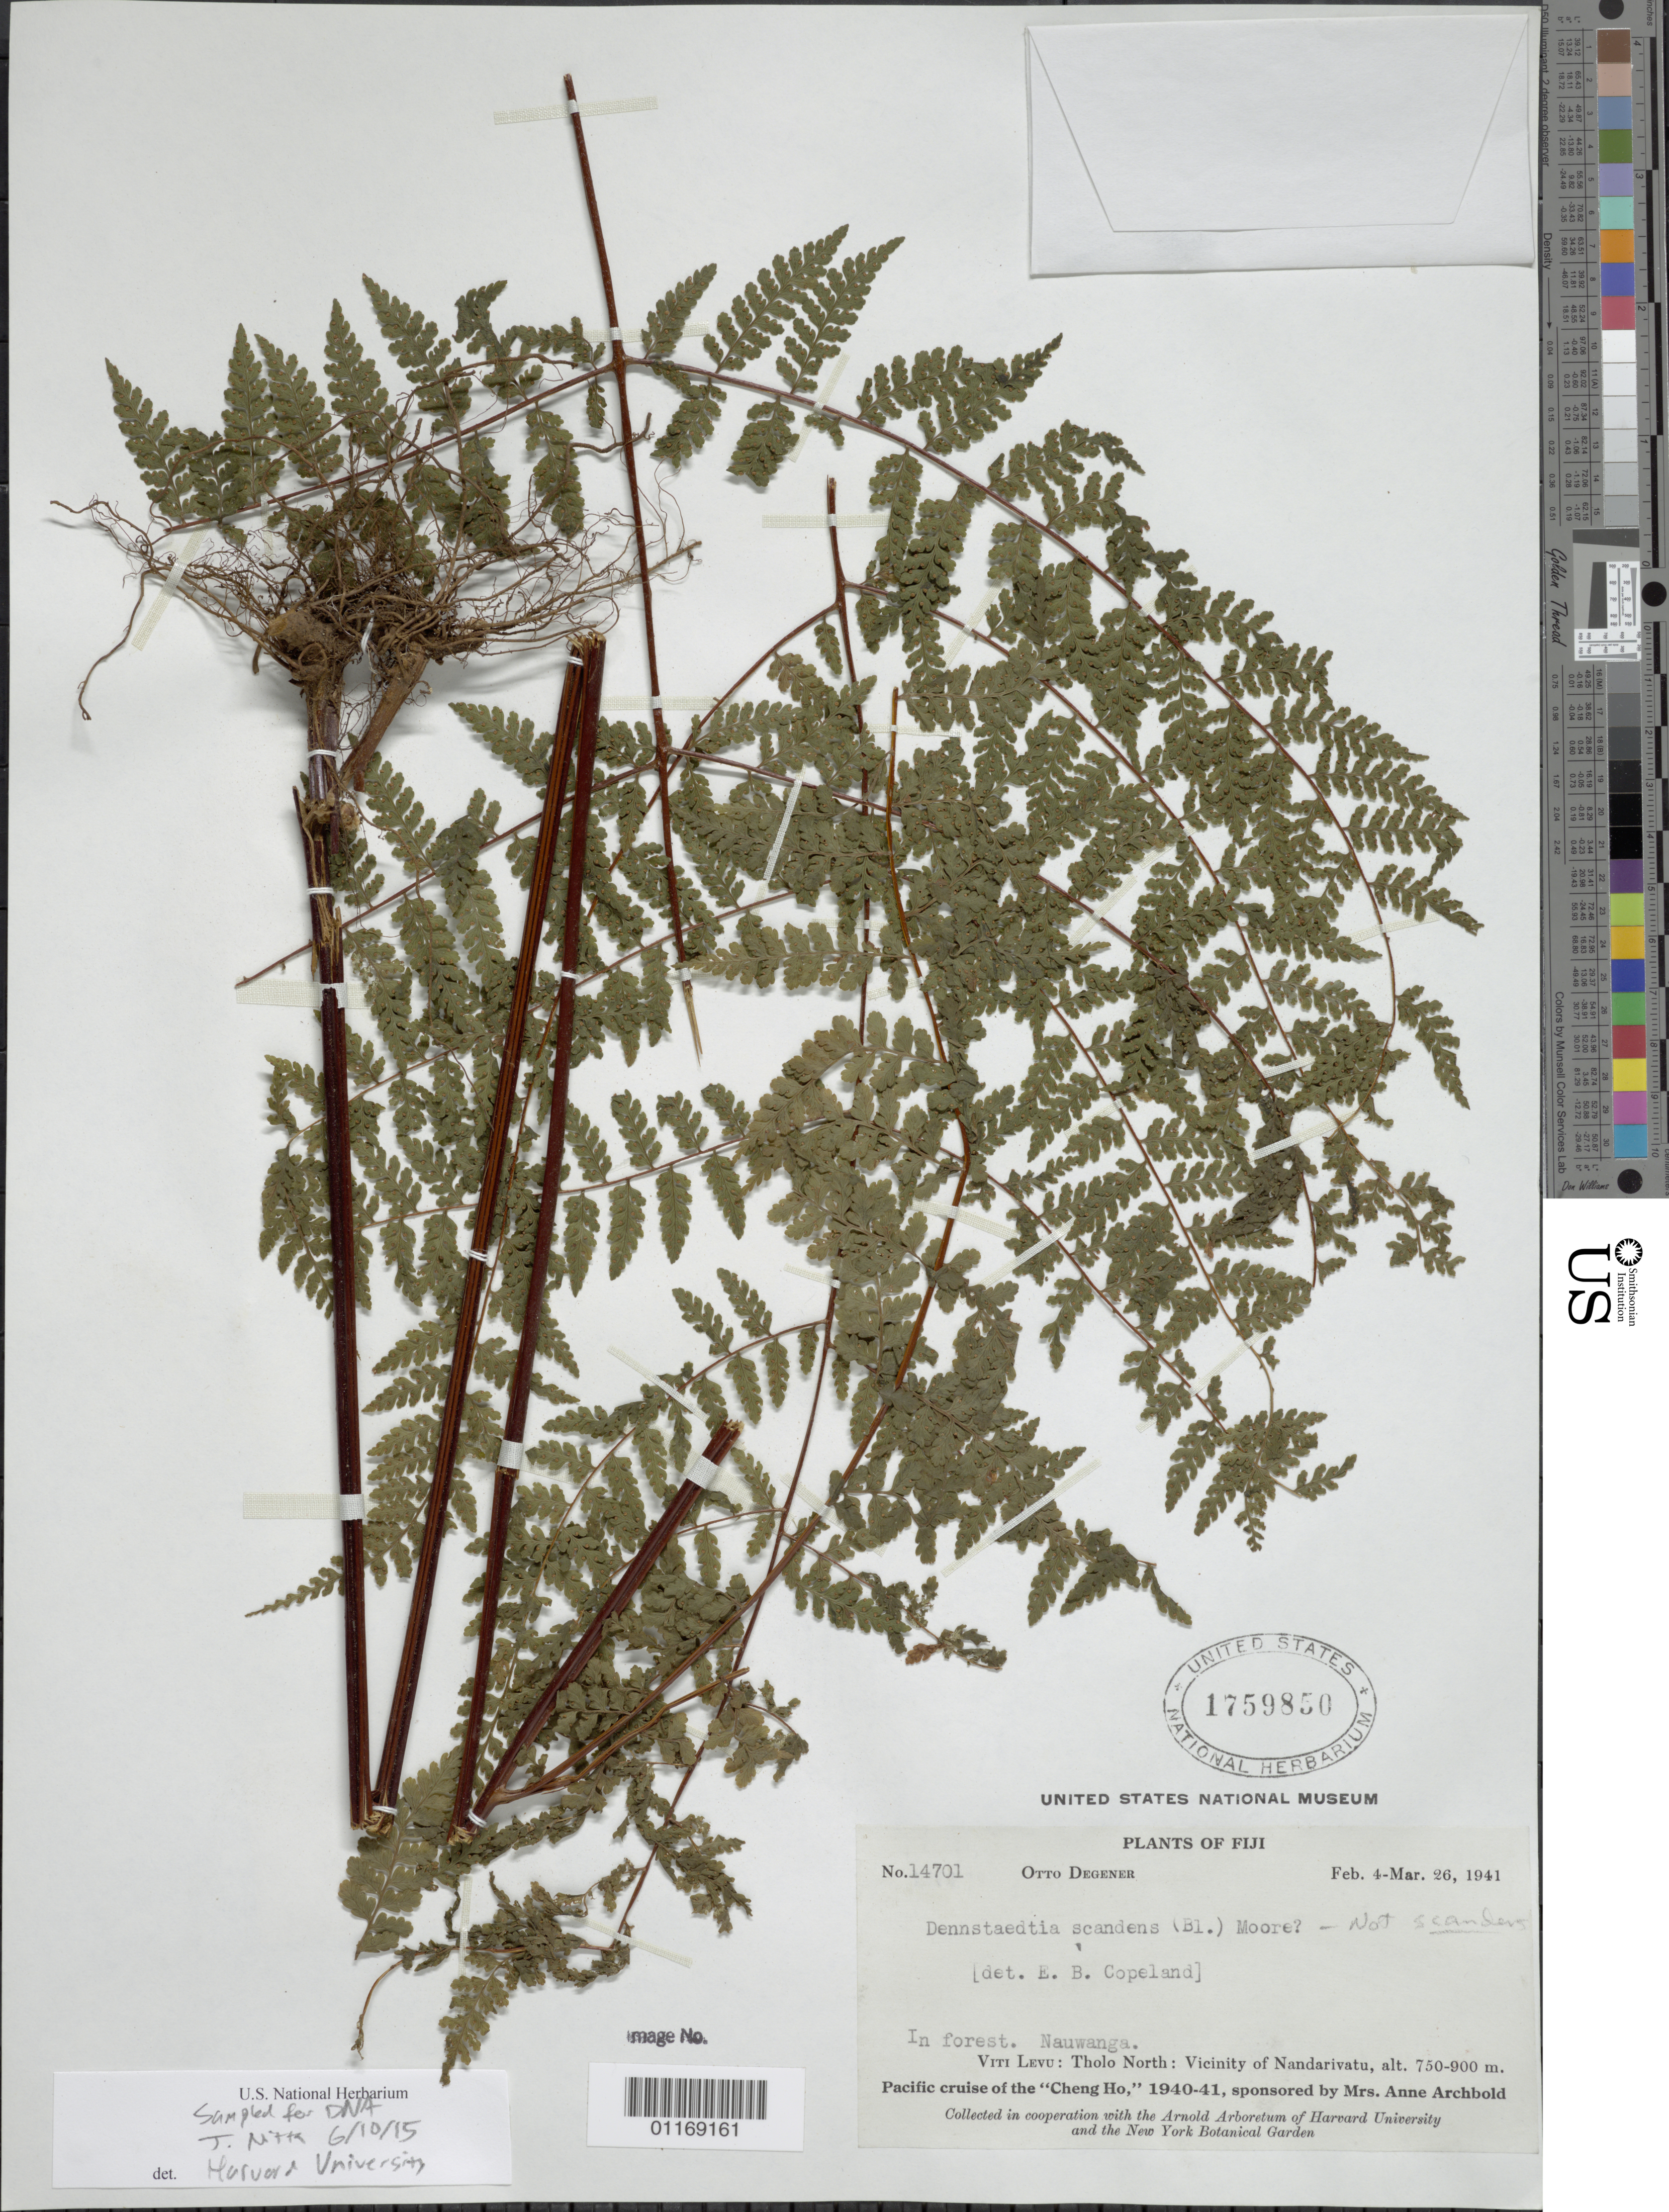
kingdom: Plantae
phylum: Tracheophyta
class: Polypodiopsida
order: Polypodiales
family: Dennstaedtiaceae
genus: Dennstaedtia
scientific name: Dennstaedtia scandens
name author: (Blume) S. Moore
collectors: O. Degener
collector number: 14701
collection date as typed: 04 Feb 1941 to 26 Mar 1941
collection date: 1941-02-04/1941-03-26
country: Fiji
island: Viti Levu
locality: Tholo North, vicinity of Nandarivatu.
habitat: In forest.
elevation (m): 750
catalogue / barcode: US 1759850